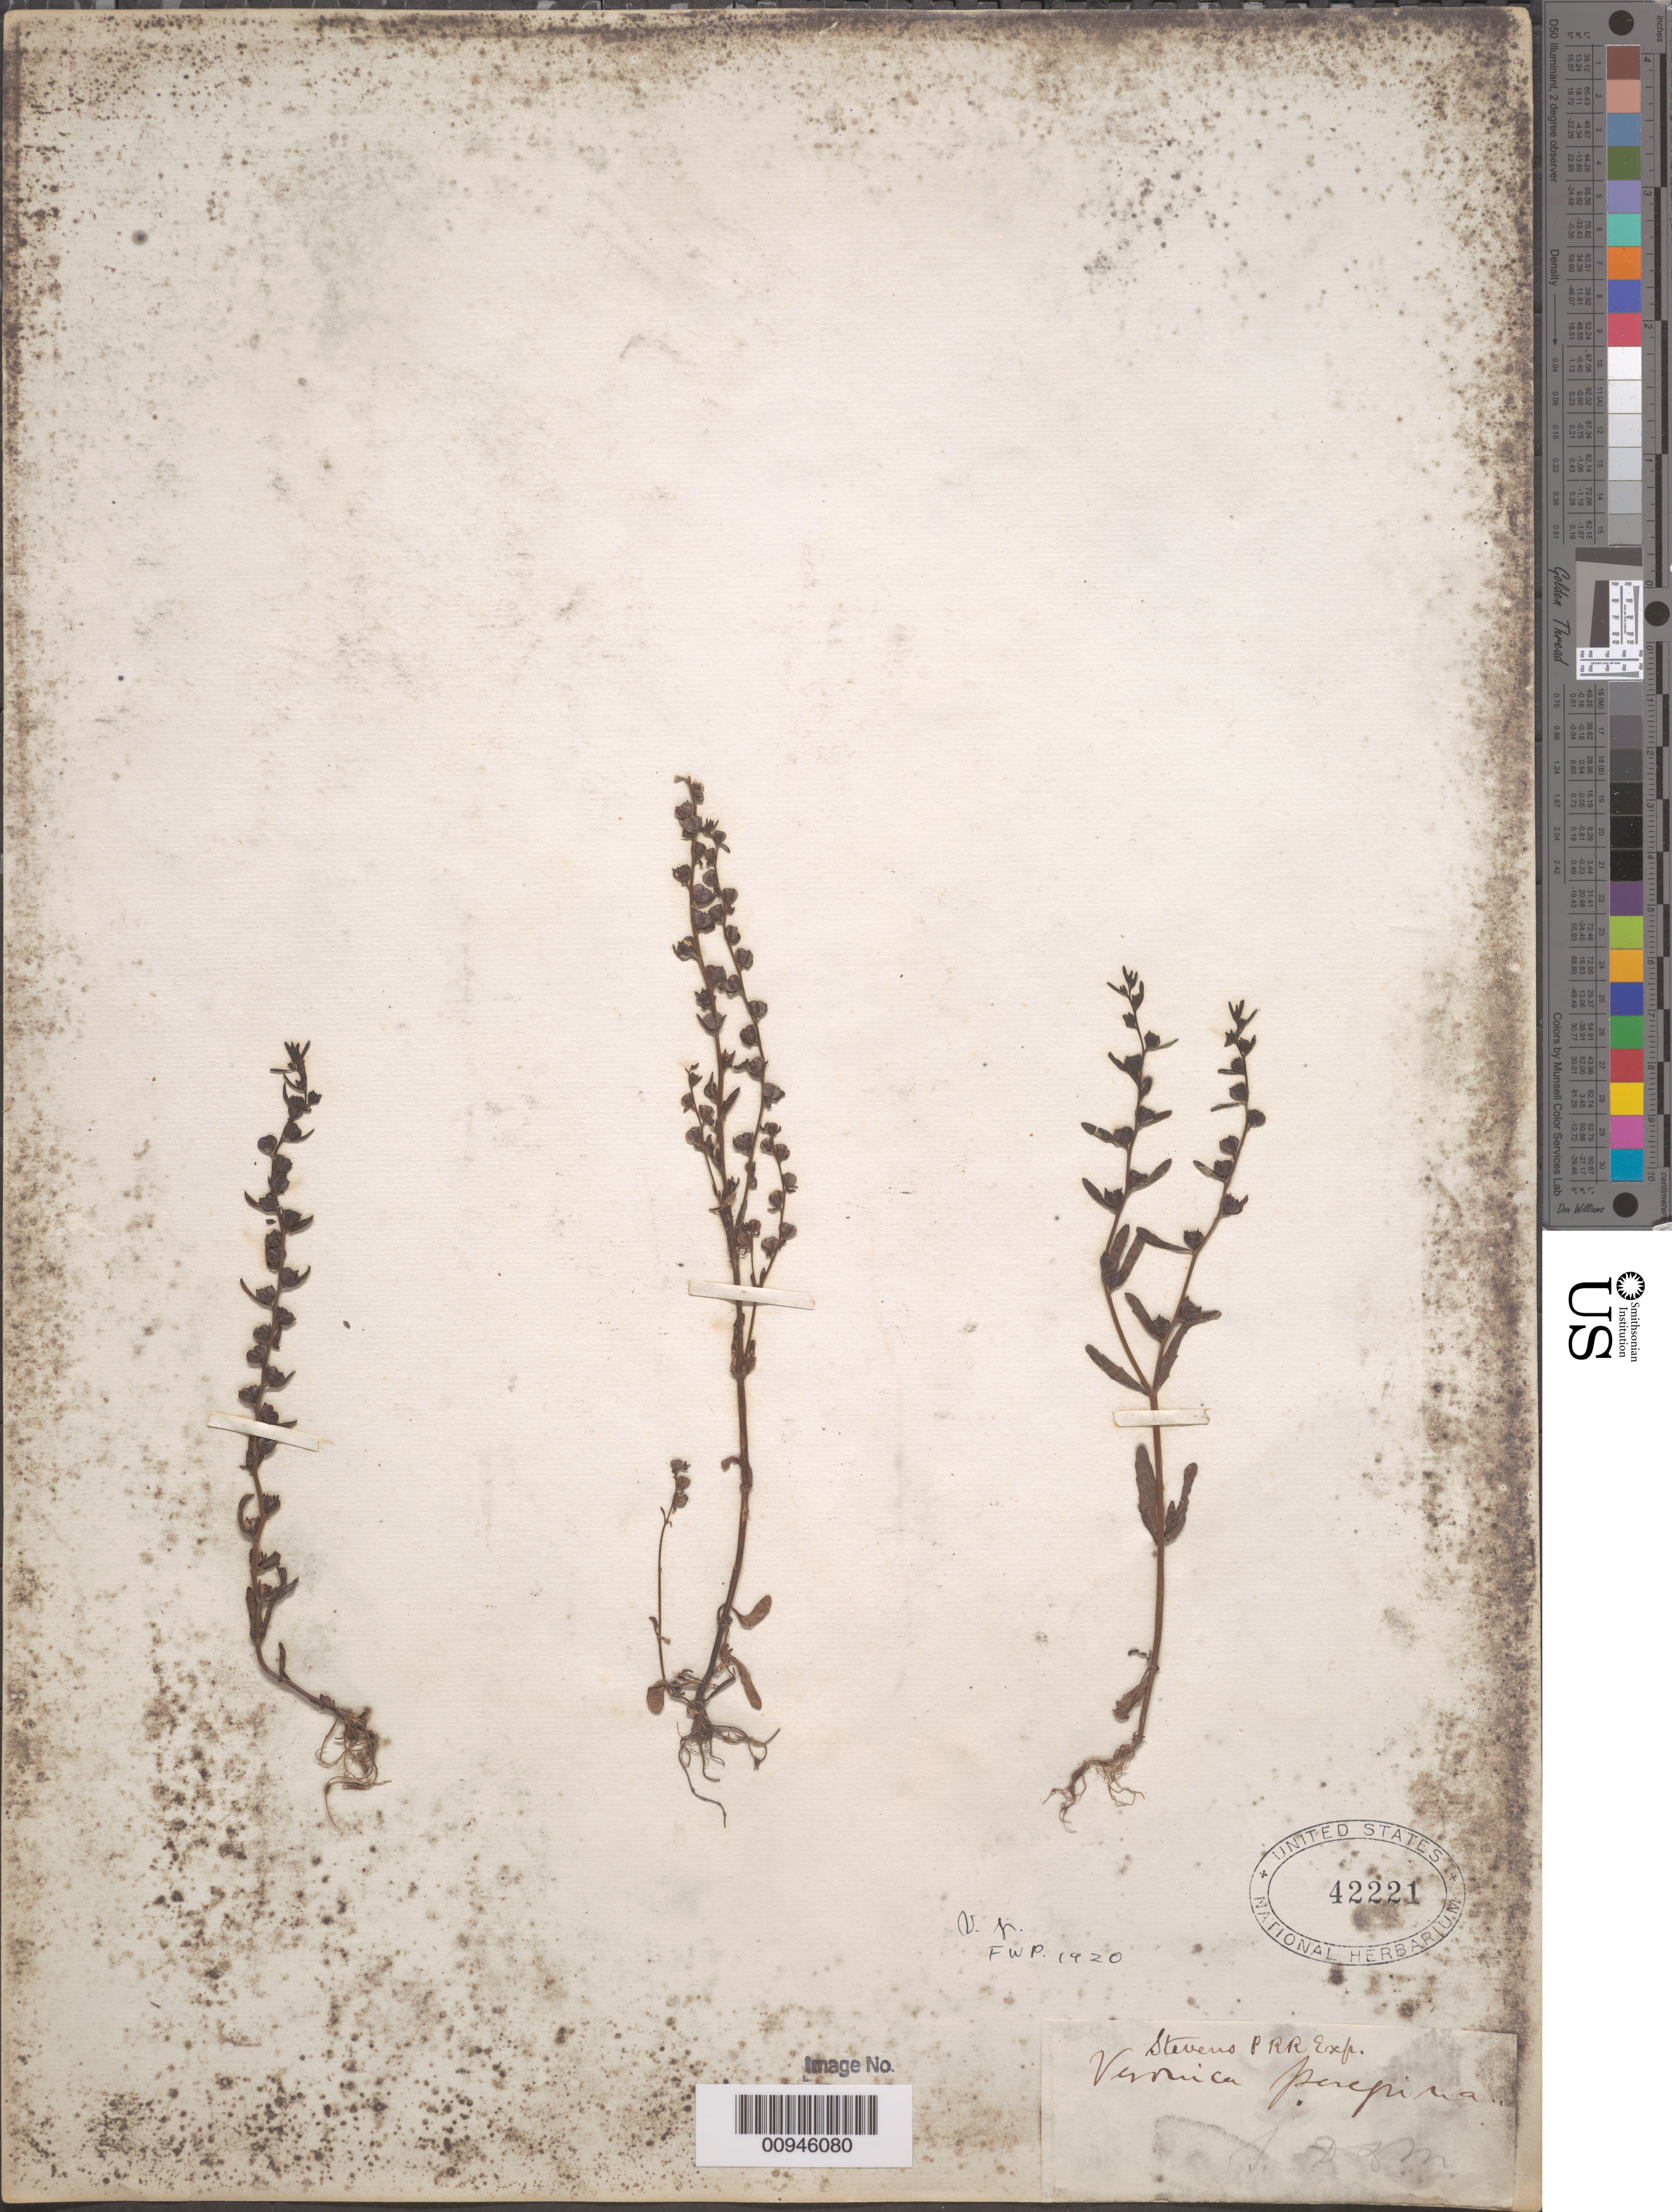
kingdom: Plantae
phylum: Tracheophyta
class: Magnoliopsida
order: Lamiales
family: Plantaginaceae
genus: Veronica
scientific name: Veronica peregrina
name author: L.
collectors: -- Stevens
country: United States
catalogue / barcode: US 42221